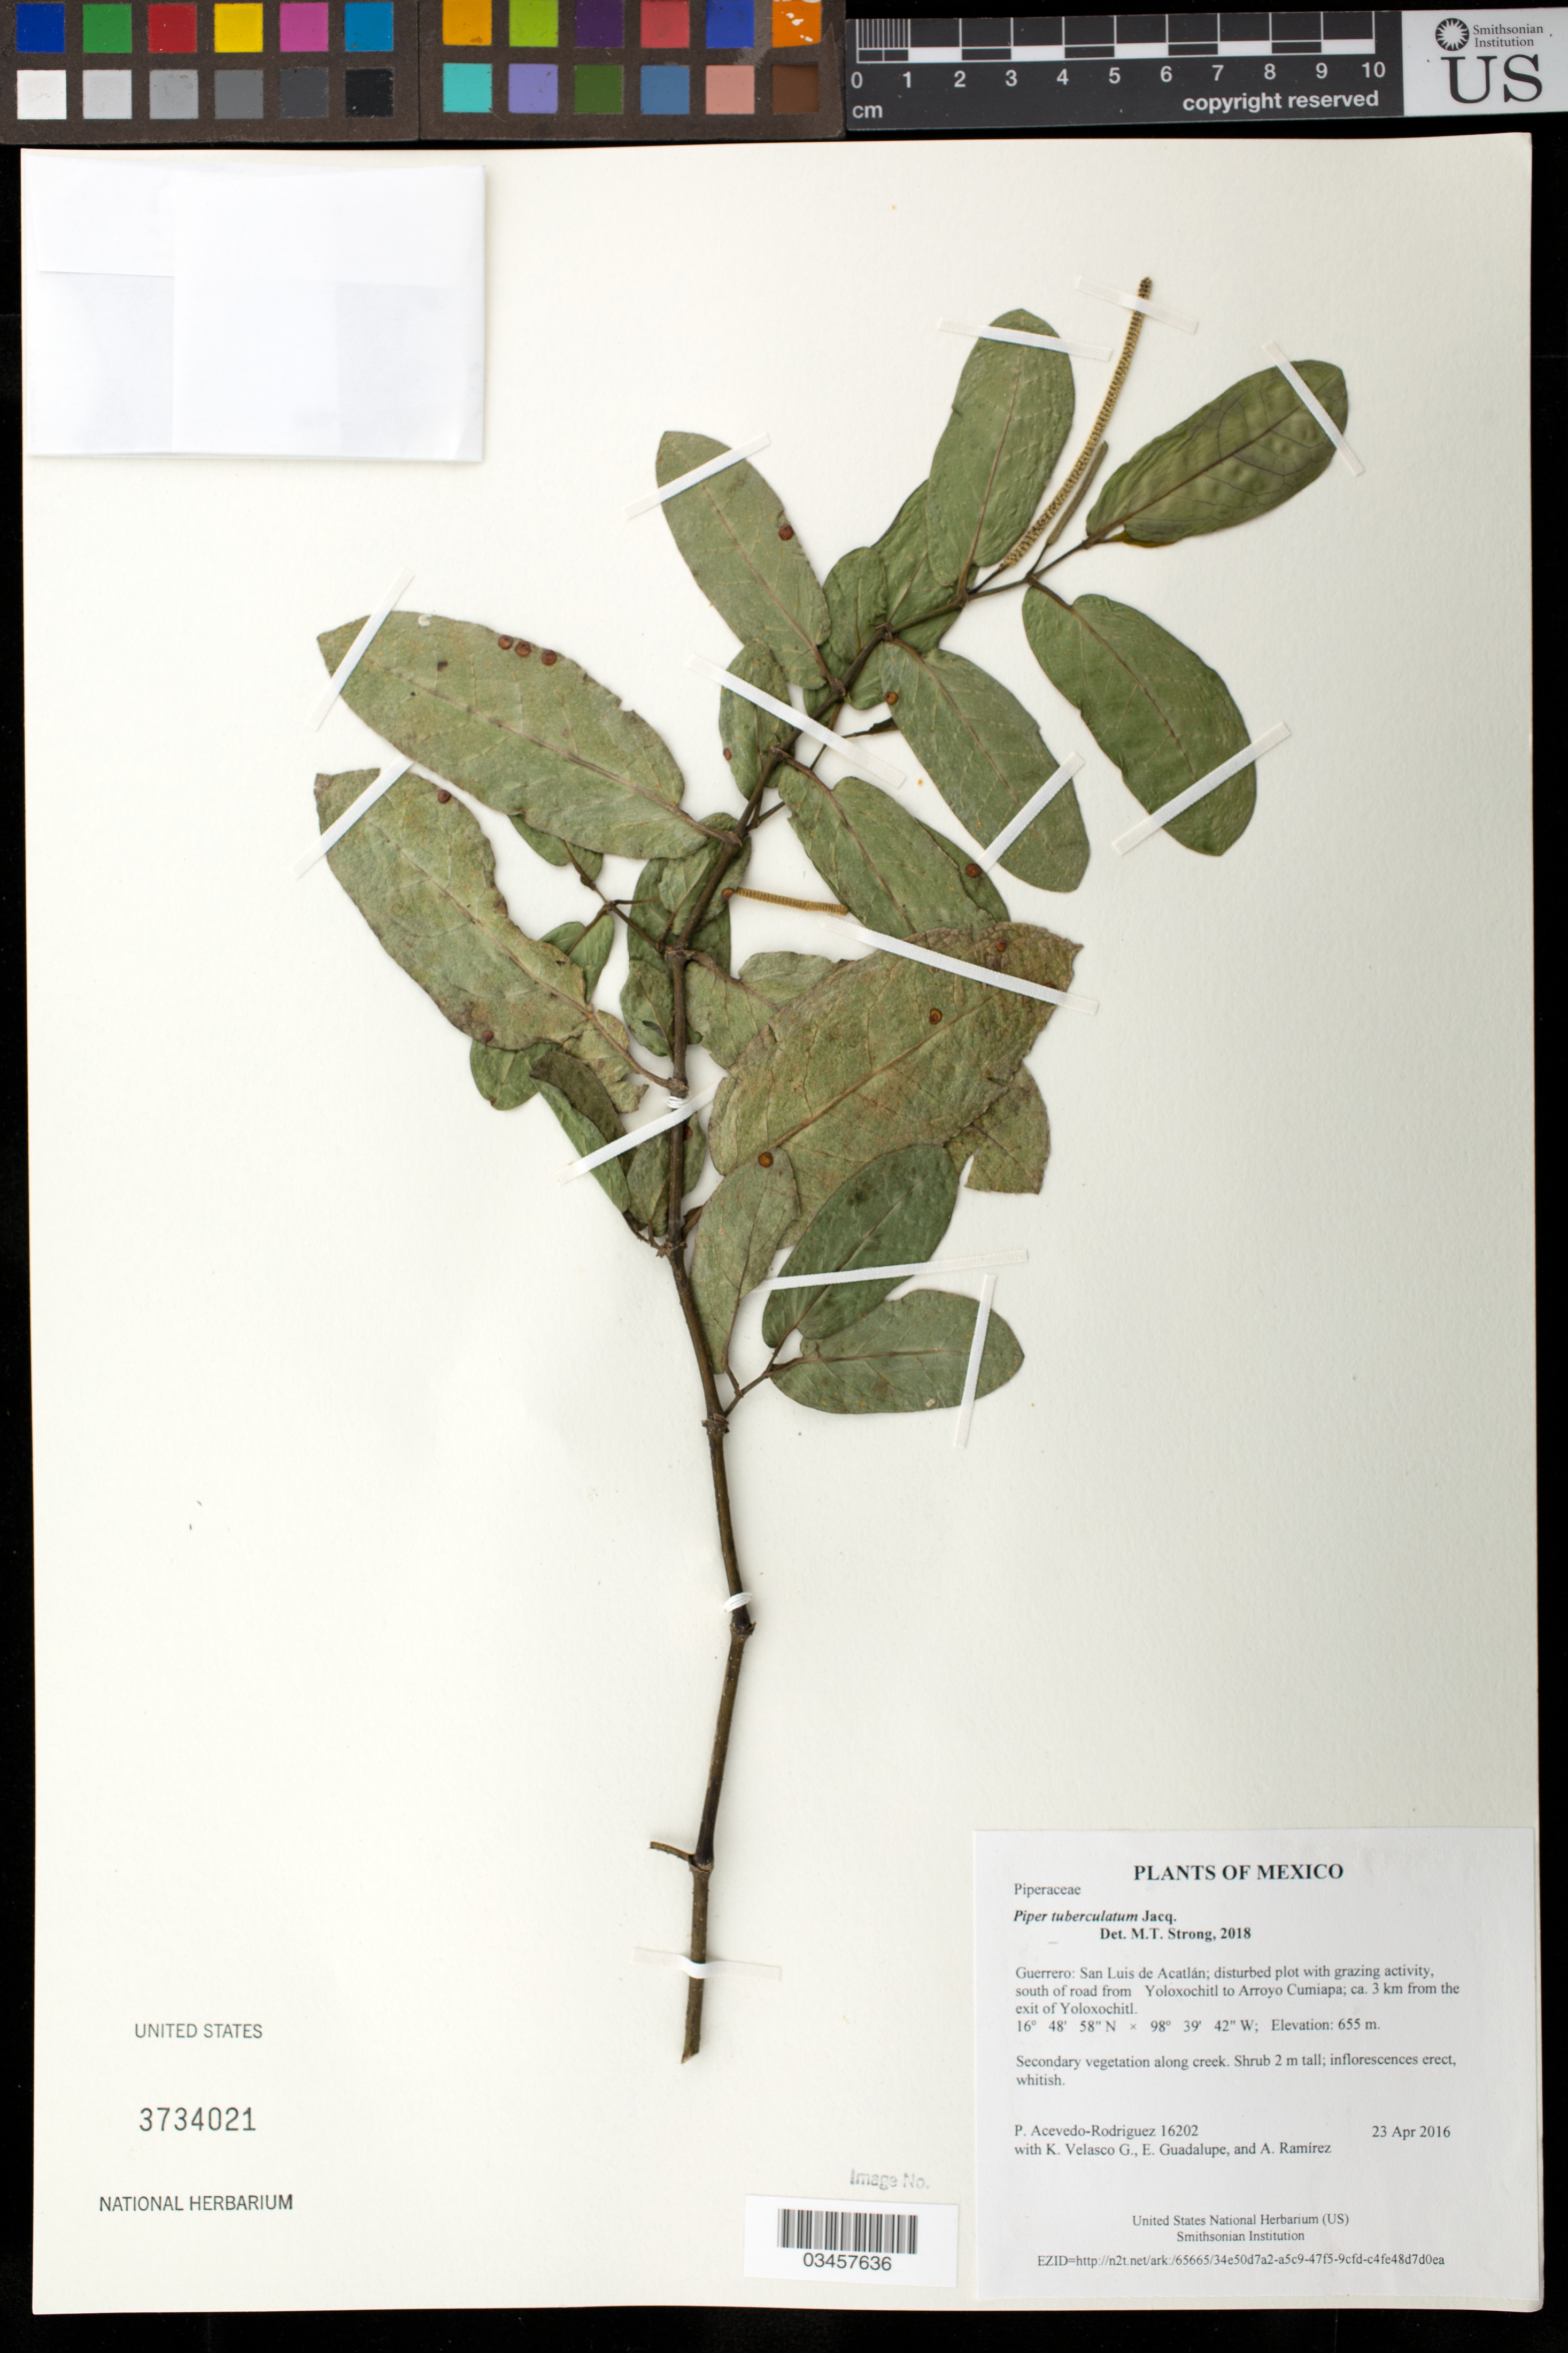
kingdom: Plantae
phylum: Tracheophyta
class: Magnoliopsida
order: Piperales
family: Piperaceae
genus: Piper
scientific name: Piper tuberculatum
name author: Jacq.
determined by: Strong, Mark T., (BOT), Smithsonian Institution - National Museum of Natural History (UNITED STATES)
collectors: P. Acevedo-Rodr., K. Velasco G., E. Guadalupe & A. Ramírez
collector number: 16202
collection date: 2016-04-23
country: Mexico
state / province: Guerrero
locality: San Luis de Acatlán; disturbed plot with grazing activity, south of road from Yoloxochitl to Arroyo Cumiapa; ca. 3 km from the exit of Yoloxochitl.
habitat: Secondary vegetation along creek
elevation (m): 655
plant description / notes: US, NY, MO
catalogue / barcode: US 3734021